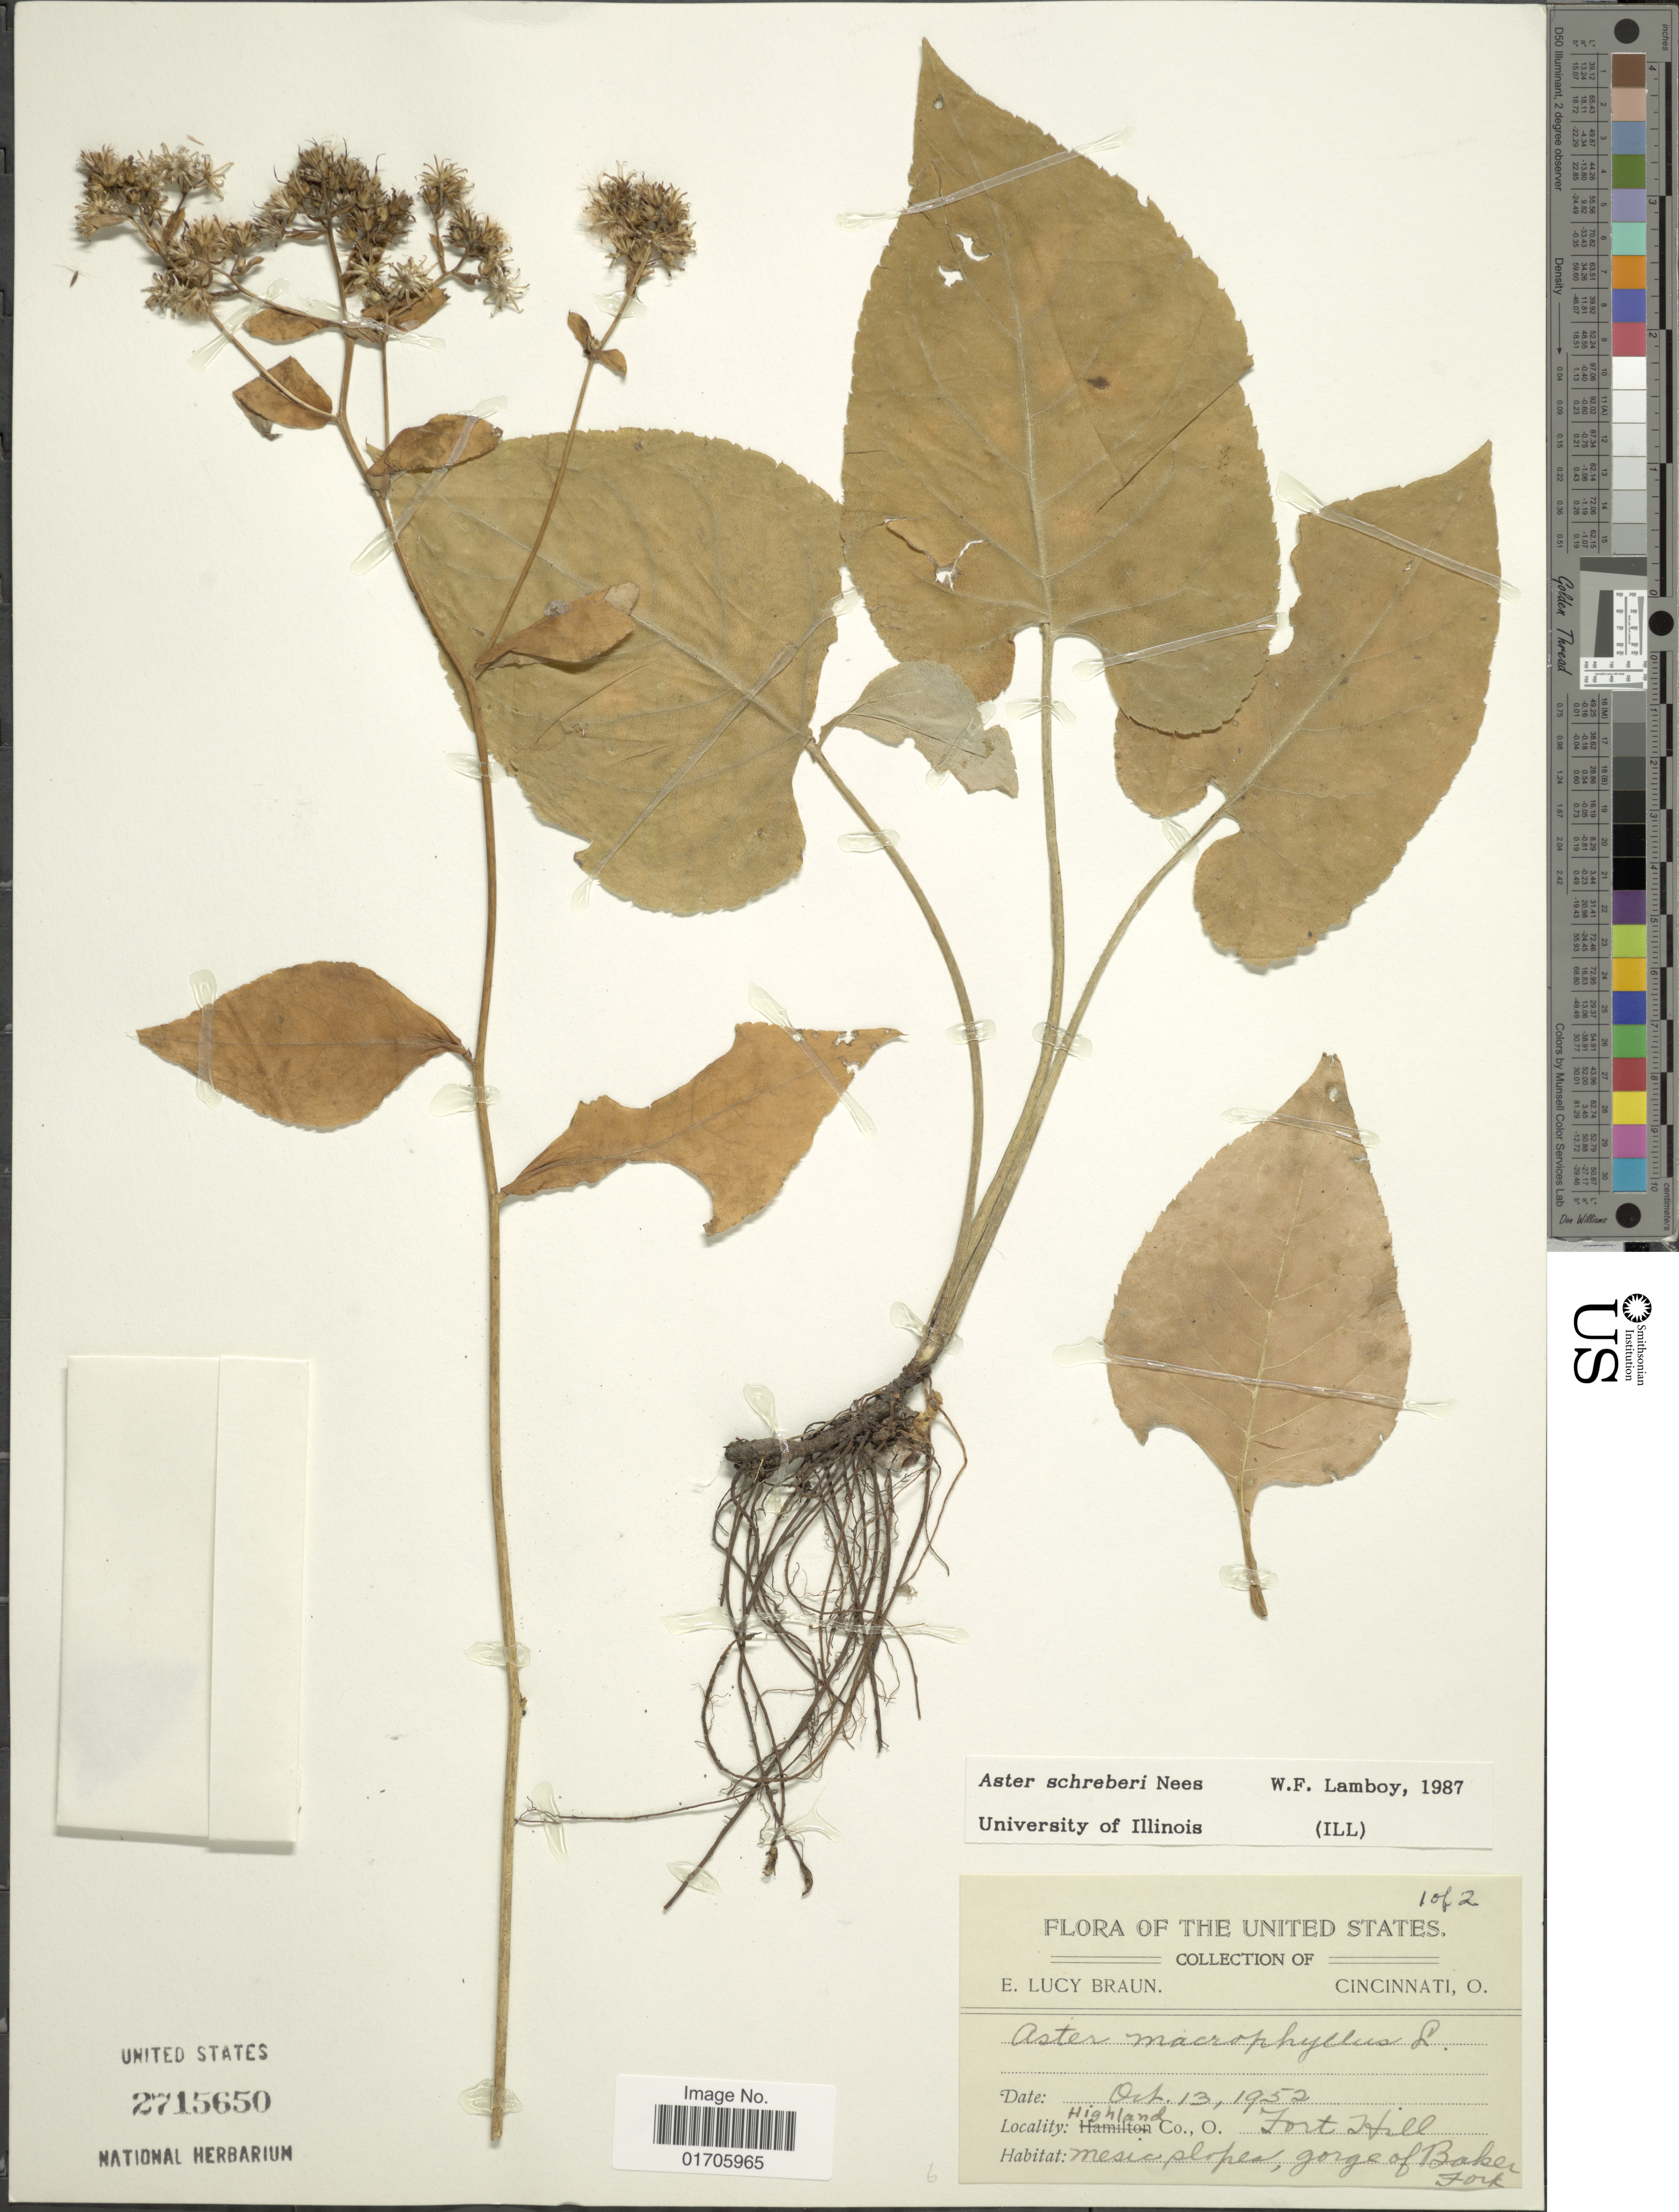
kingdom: Plantae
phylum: Tracheophyta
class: Magnoliopsida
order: Asterales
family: Asteraceae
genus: Eurybia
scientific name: Eurybia schreberi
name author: (Nees) Nees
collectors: E. L. Braun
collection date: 1952-10-13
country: United States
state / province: Ohio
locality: Highland Co., O. Fort Hill. Mesic slopes, gorge of Baker Fork.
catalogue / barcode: US 2715650